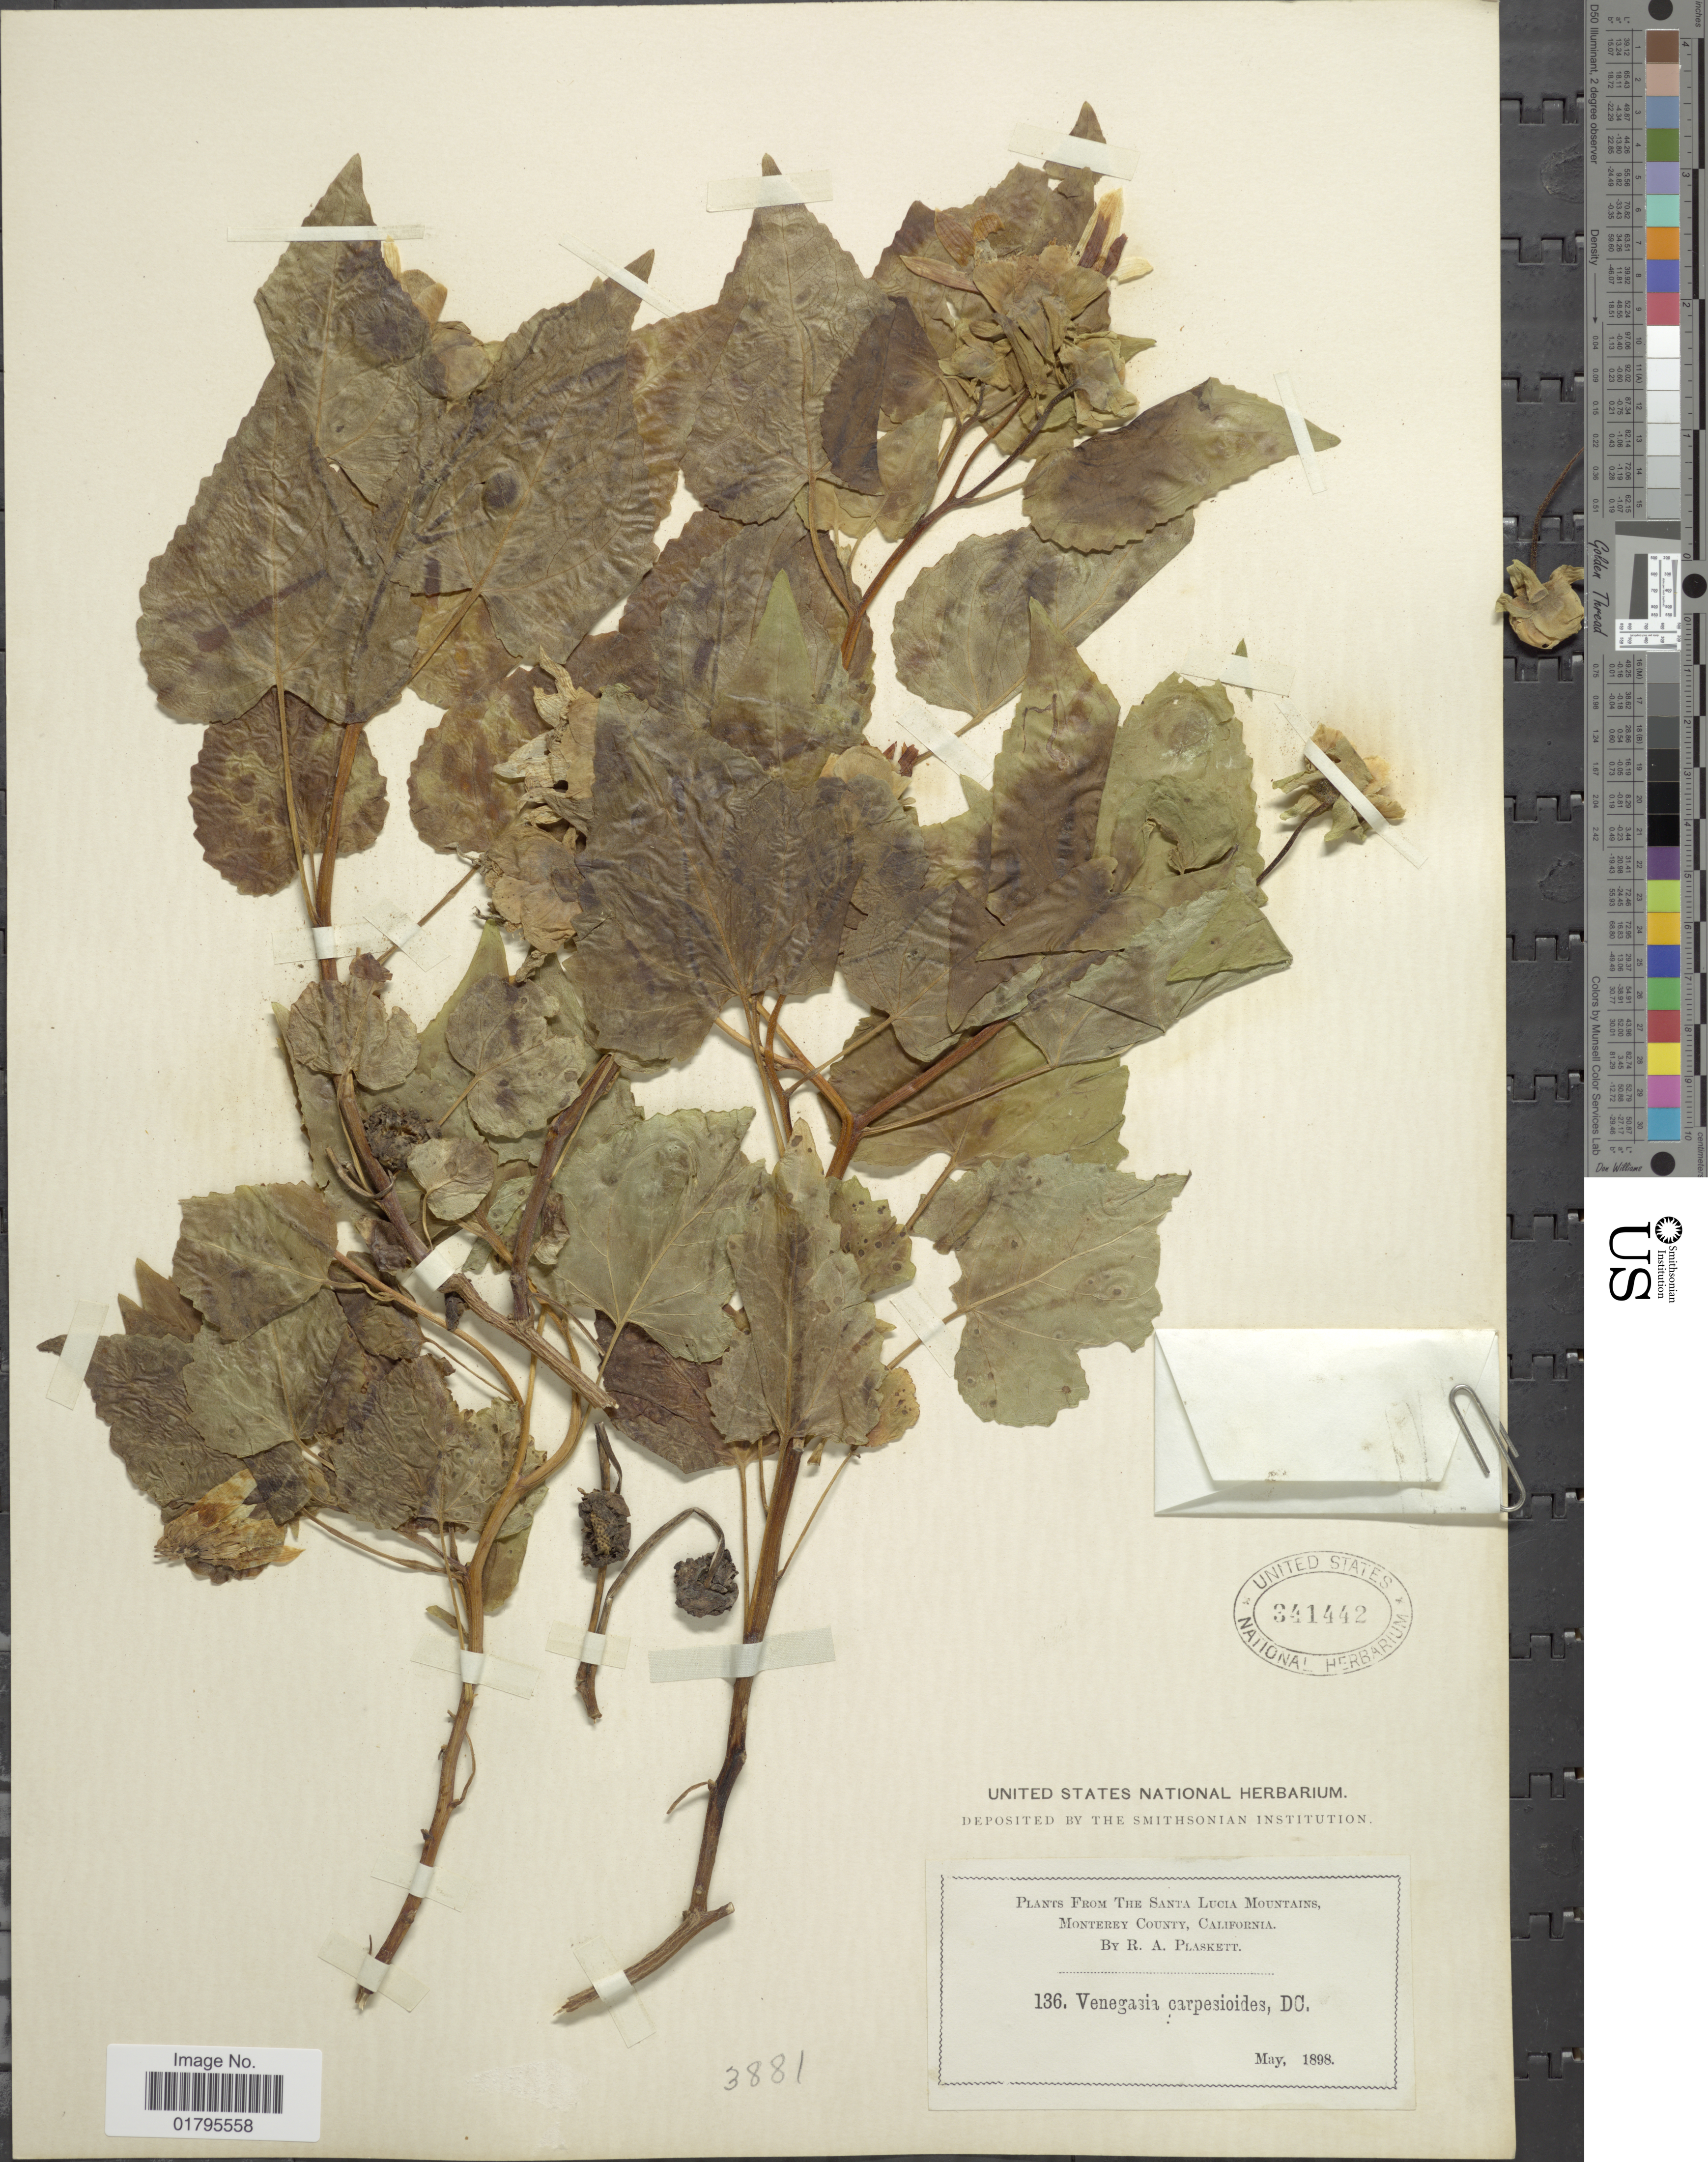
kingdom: Plantae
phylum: Tracheophyta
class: Magnoliopsida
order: Asterales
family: Asteraceae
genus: Venegasia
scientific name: Venegasia carpesioides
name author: DC.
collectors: R. Plaskett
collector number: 136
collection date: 1898-05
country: United States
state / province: California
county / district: Monterey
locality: The Santa Lucia Mountains, Monterey County, California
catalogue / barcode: US 341442